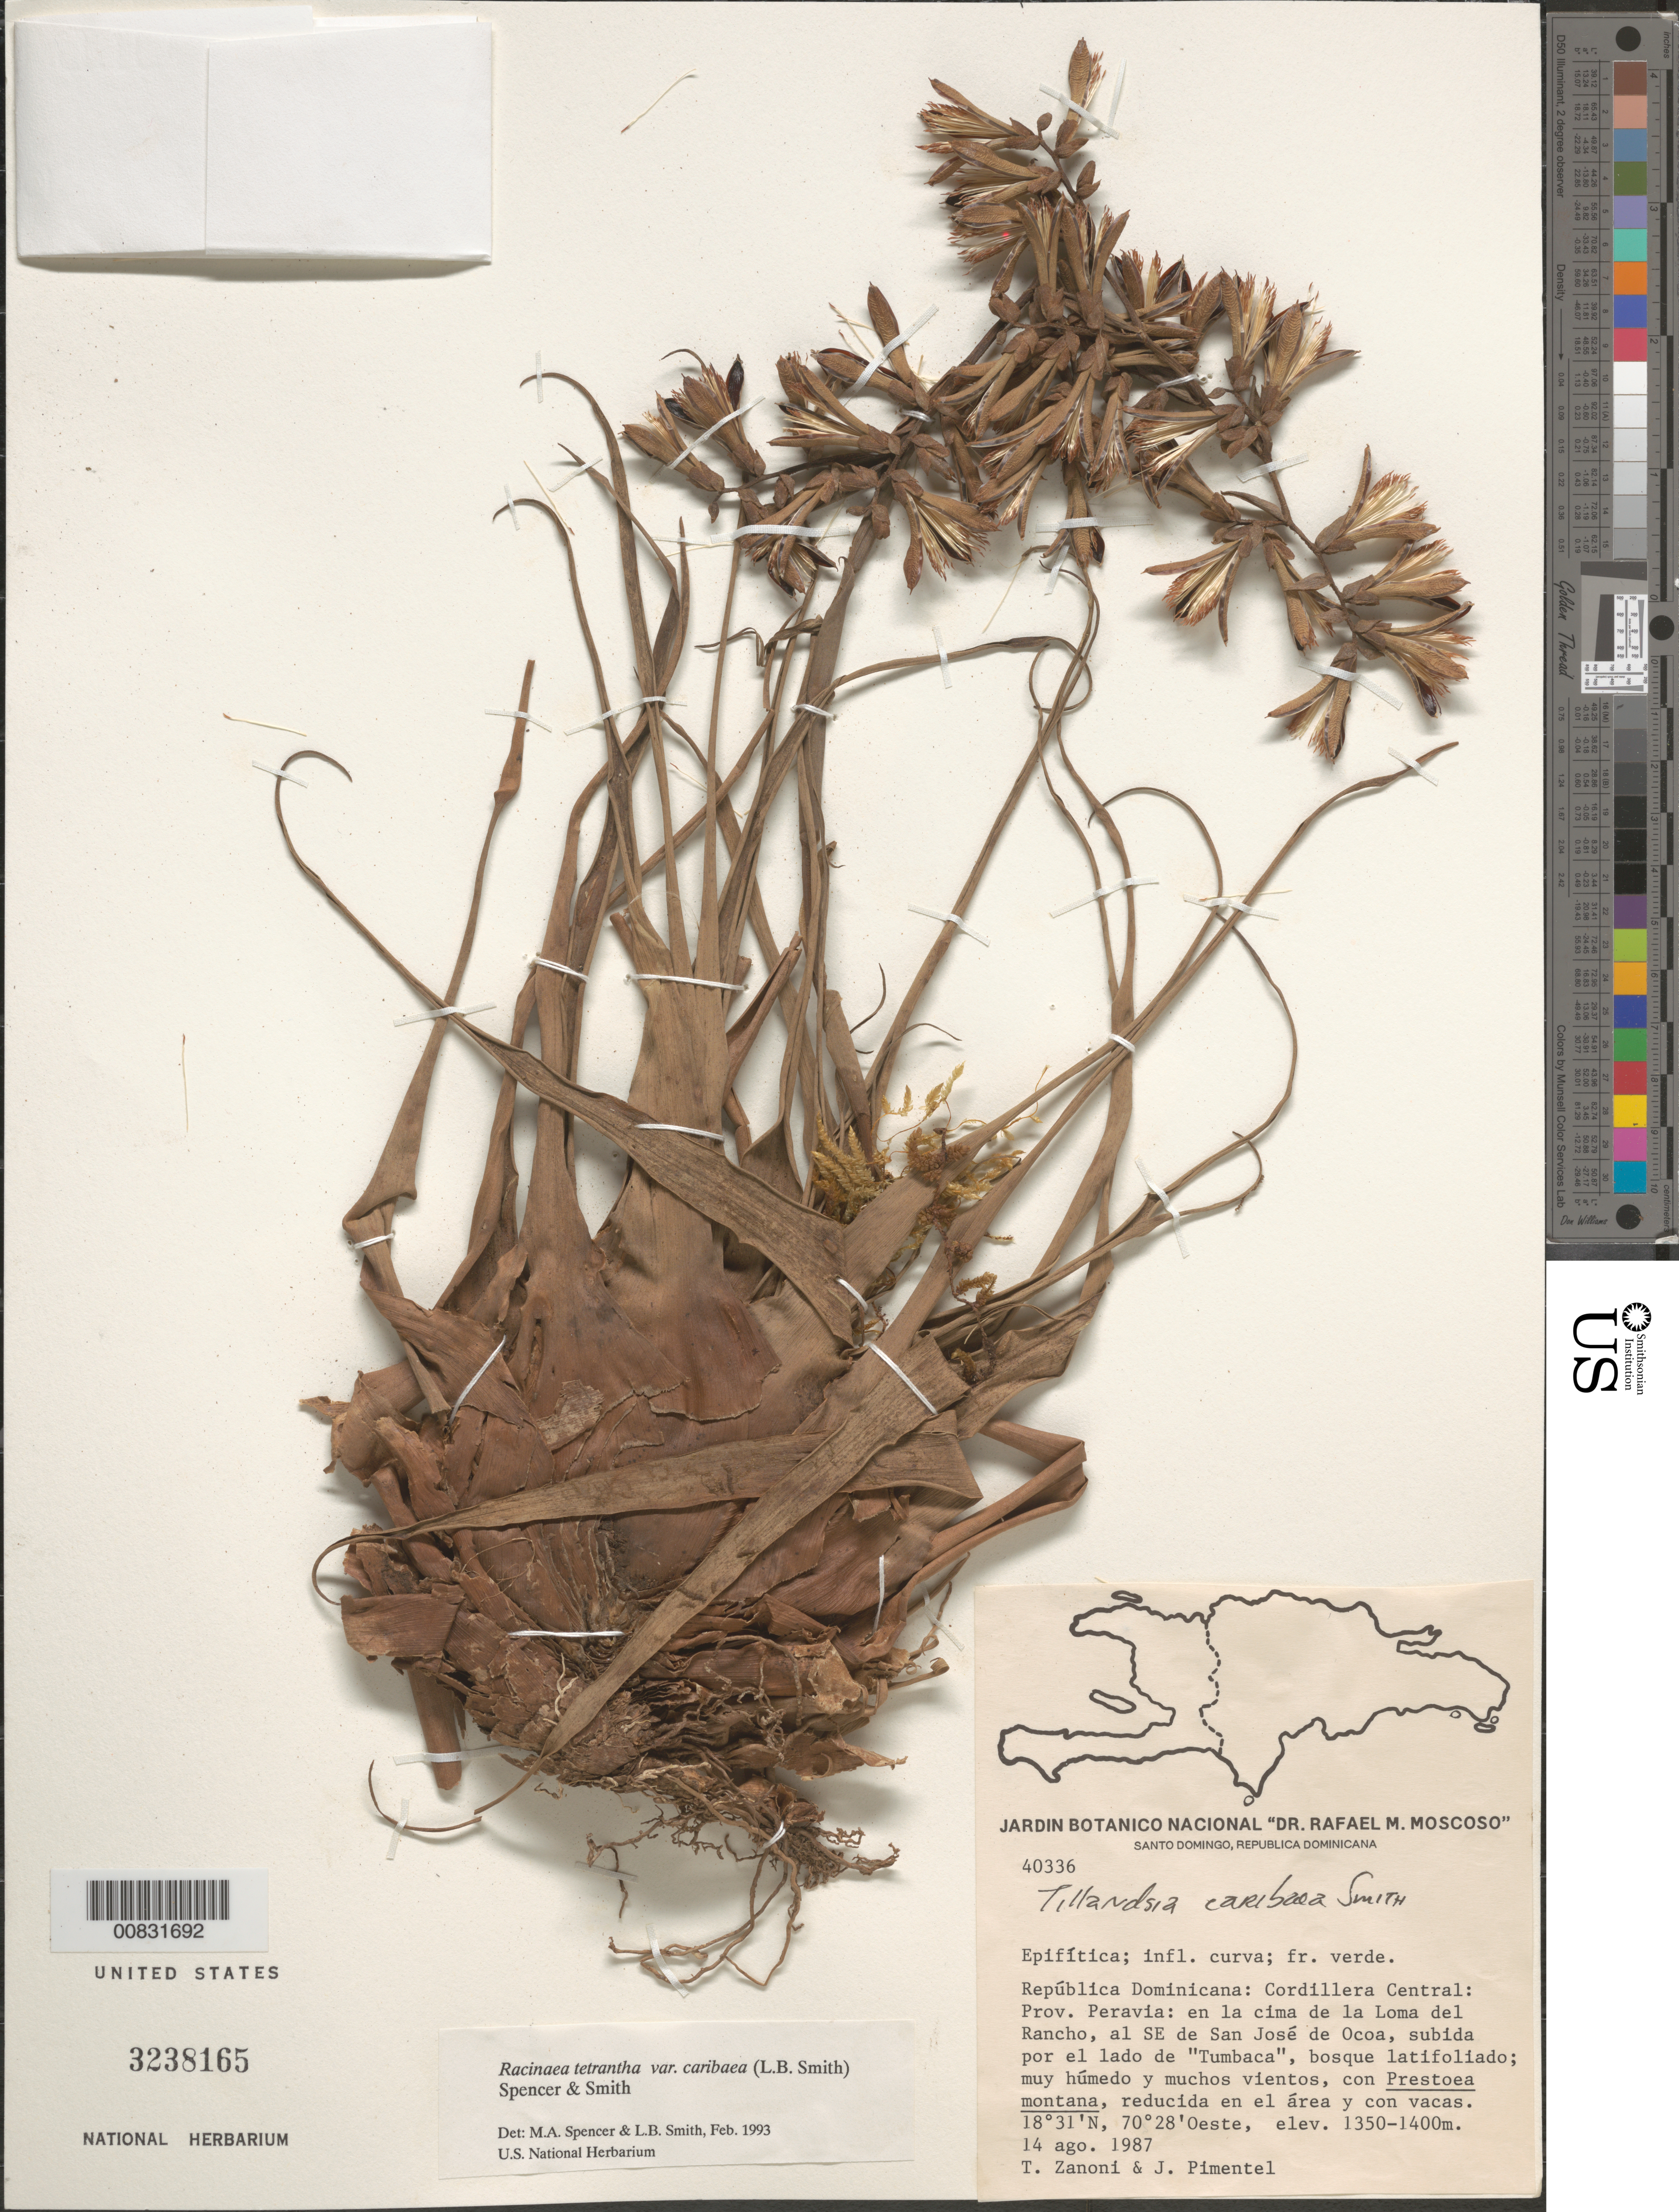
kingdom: Plantae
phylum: Tracheophyta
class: Liliopsida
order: Poales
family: Bromeliaceae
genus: Racinaea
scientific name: Racinaea tetrantha var. caribaea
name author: (L.B. Sm.) M.A. Spencer & L.B. Sm.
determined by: Spencer, M. A.; Smith, L. B.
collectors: T. A. Zanoni & J. Pimentel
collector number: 40336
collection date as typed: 14 Ago 1987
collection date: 1987-08-14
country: Dominican Republic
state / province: Peravia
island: Hispaniola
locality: Cordillera Central: en la cima de La Loma del Rancho, al SE de San José de Ocoa, subida por el lado de "Tumbaca".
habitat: Bosque latifoliado; muy húmedo y muchos vientos, con Prestoea montana, reducida en el área y con vacas.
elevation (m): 1350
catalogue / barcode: US 3238165